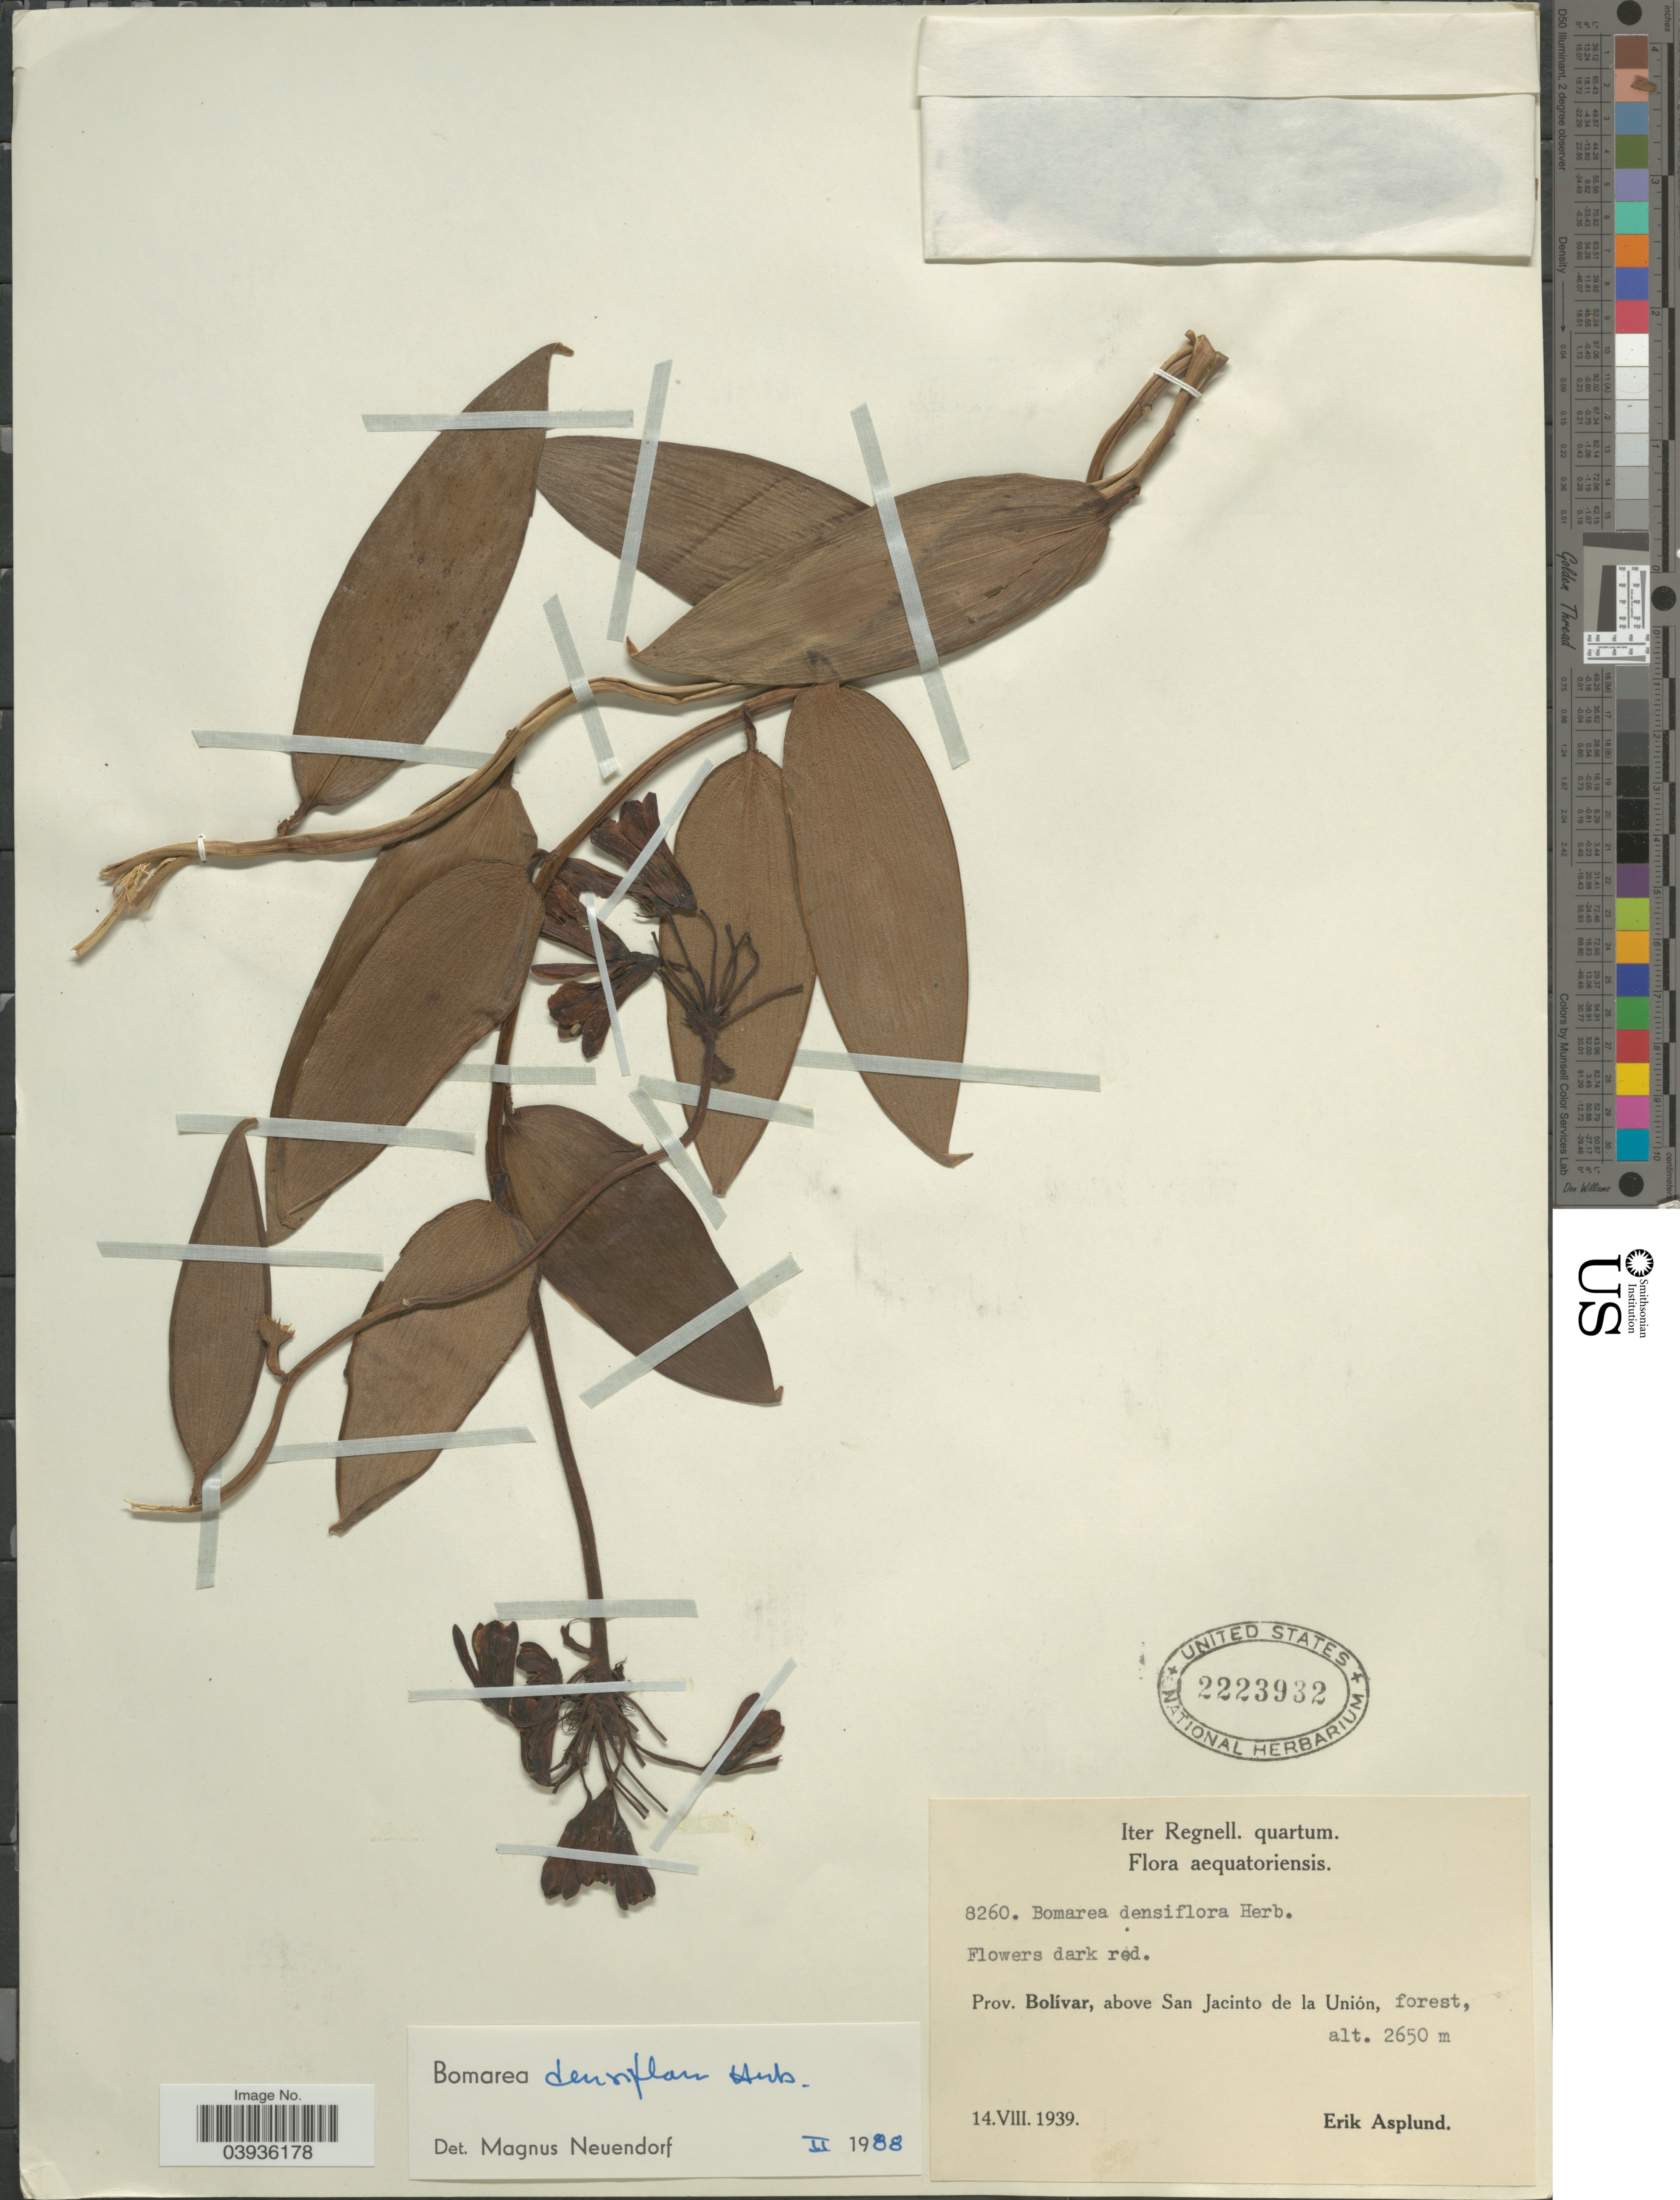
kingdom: Plantae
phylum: Tracheophyta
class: Liliopsida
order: Liliales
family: Alstroemeriaceae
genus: Bomarea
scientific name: Bomarea densiflora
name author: Herb.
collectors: E. Asplund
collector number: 8260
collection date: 1939-08-14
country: Ecuador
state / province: Bolívar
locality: Above San Jacinto de la Unión.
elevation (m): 2650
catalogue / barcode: US 2223932